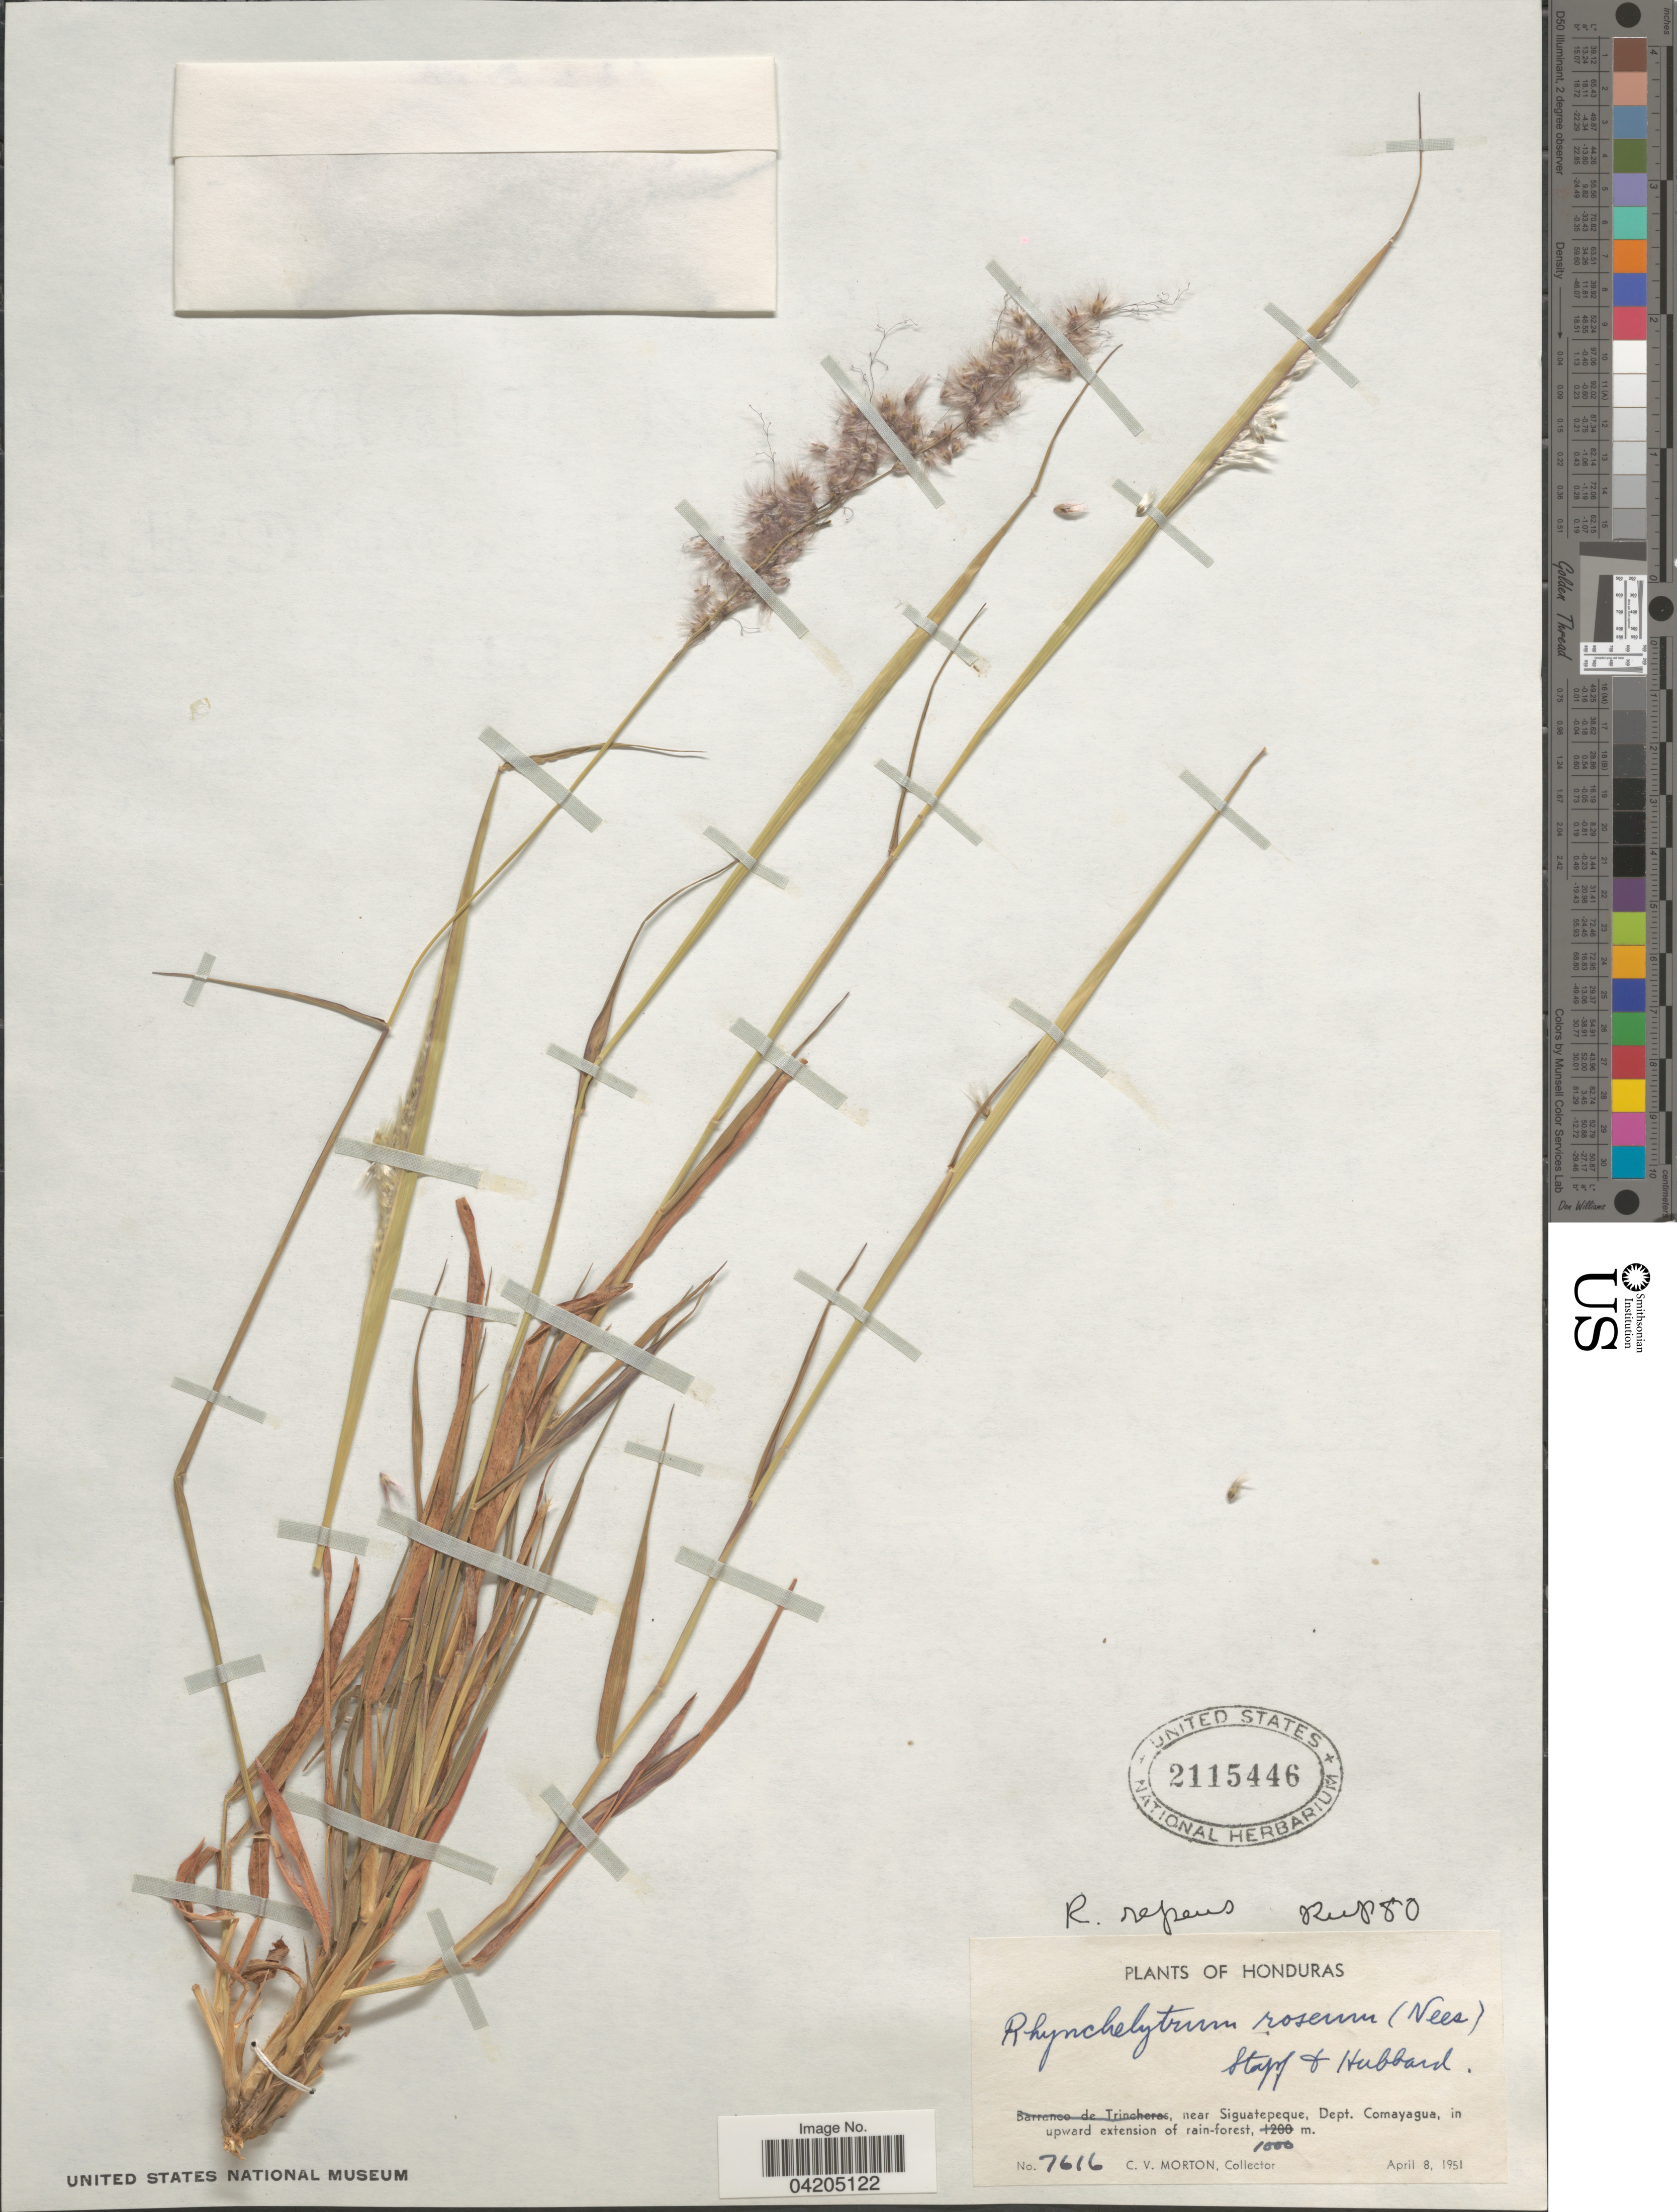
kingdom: Plantae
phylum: Tracheophyta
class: Liliopsida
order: Poales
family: Poaceae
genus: Melinis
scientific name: Melinis repens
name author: (Willd.) Zizka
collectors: C. V. Morton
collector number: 7616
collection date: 1951-04-08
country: Honduras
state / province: Comayagua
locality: Near Siguatepeque, Dept. Comayagua, in upward extension of rain-forest.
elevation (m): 1000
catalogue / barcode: US 2115446